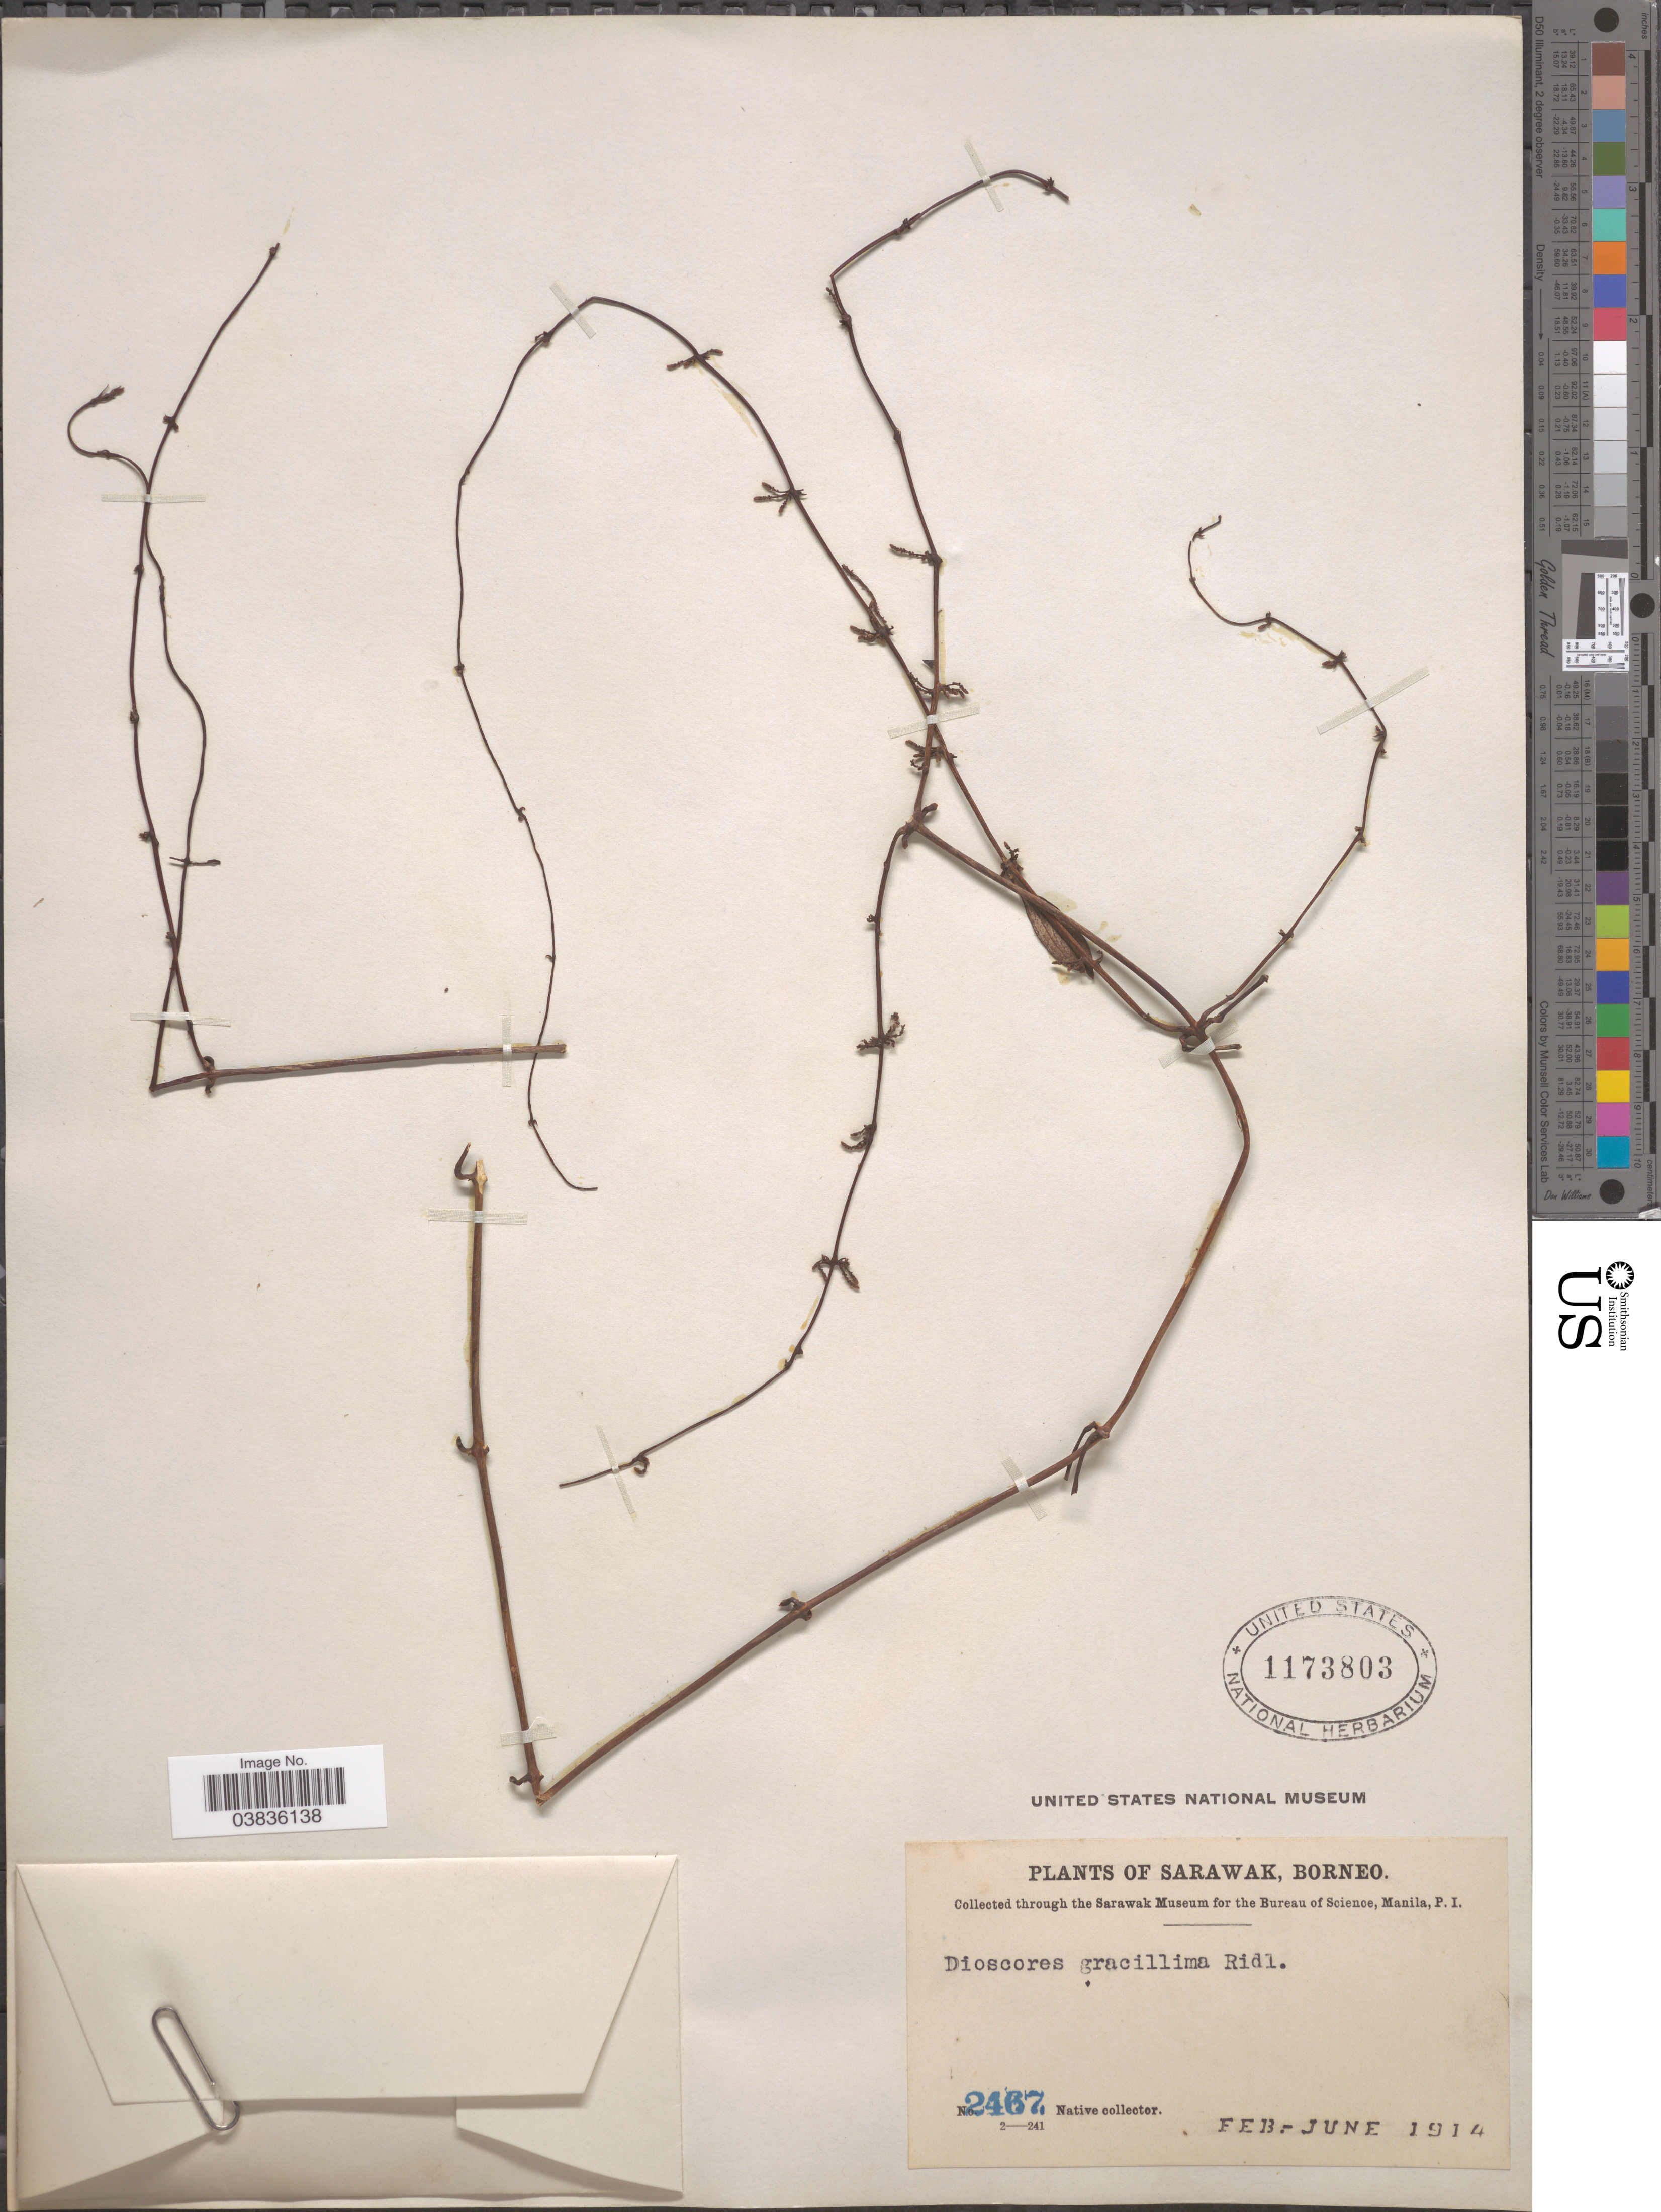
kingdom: Plantae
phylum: Tracheophyta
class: Liliopsida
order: Dioscoreales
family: Dioscoreaceae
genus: Dioscorea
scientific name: Dioscorea gracillima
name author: Miq.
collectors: Native collector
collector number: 2467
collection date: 1914-02/1914-06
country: Malaysia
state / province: Sarawak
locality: Borneo.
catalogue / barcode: US 1173803